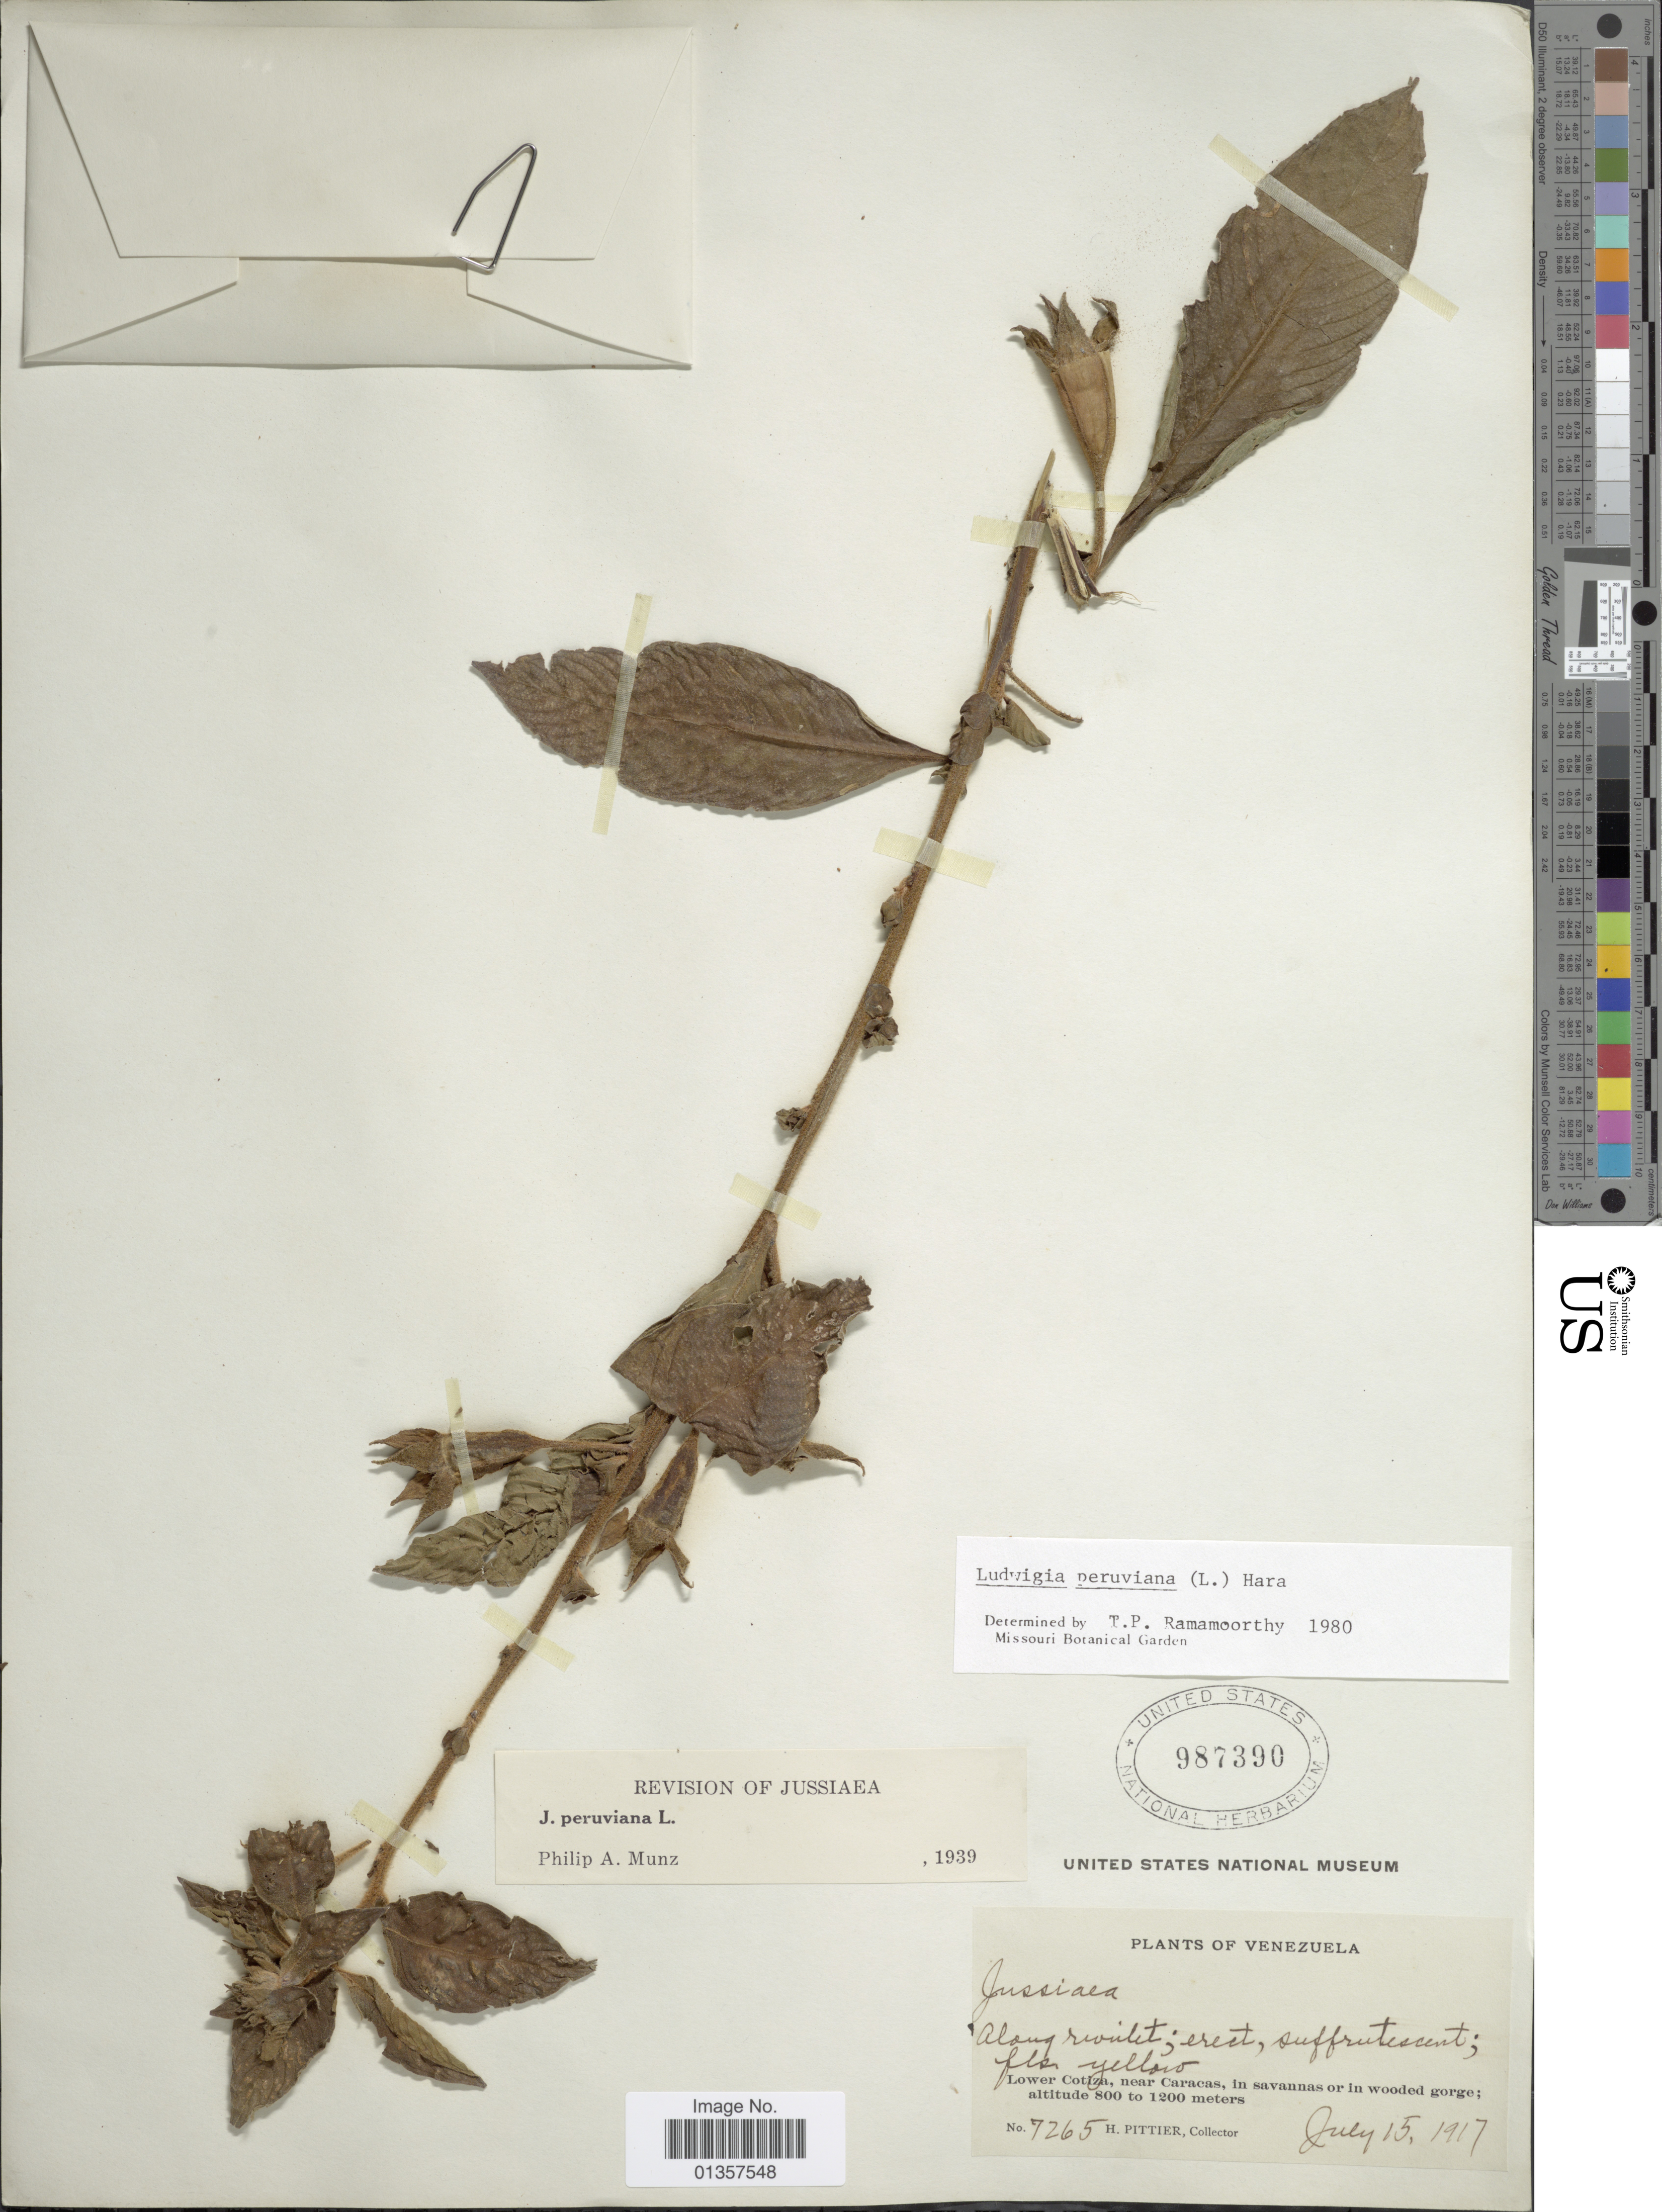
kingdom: Plantae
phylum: Tracheophyta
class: Magnoliopsida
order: Myrtales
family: Onagraceae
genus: Ludwigia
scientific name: Ludwigia peruviana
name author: (L.) H. Hara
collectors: H. F. Pittier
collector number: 7265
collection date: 1917-07-15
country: Venezuela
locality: Lower Cotiza, near Caracas, in savannas or in wooded gorge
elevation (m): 800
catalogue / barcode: US 987390